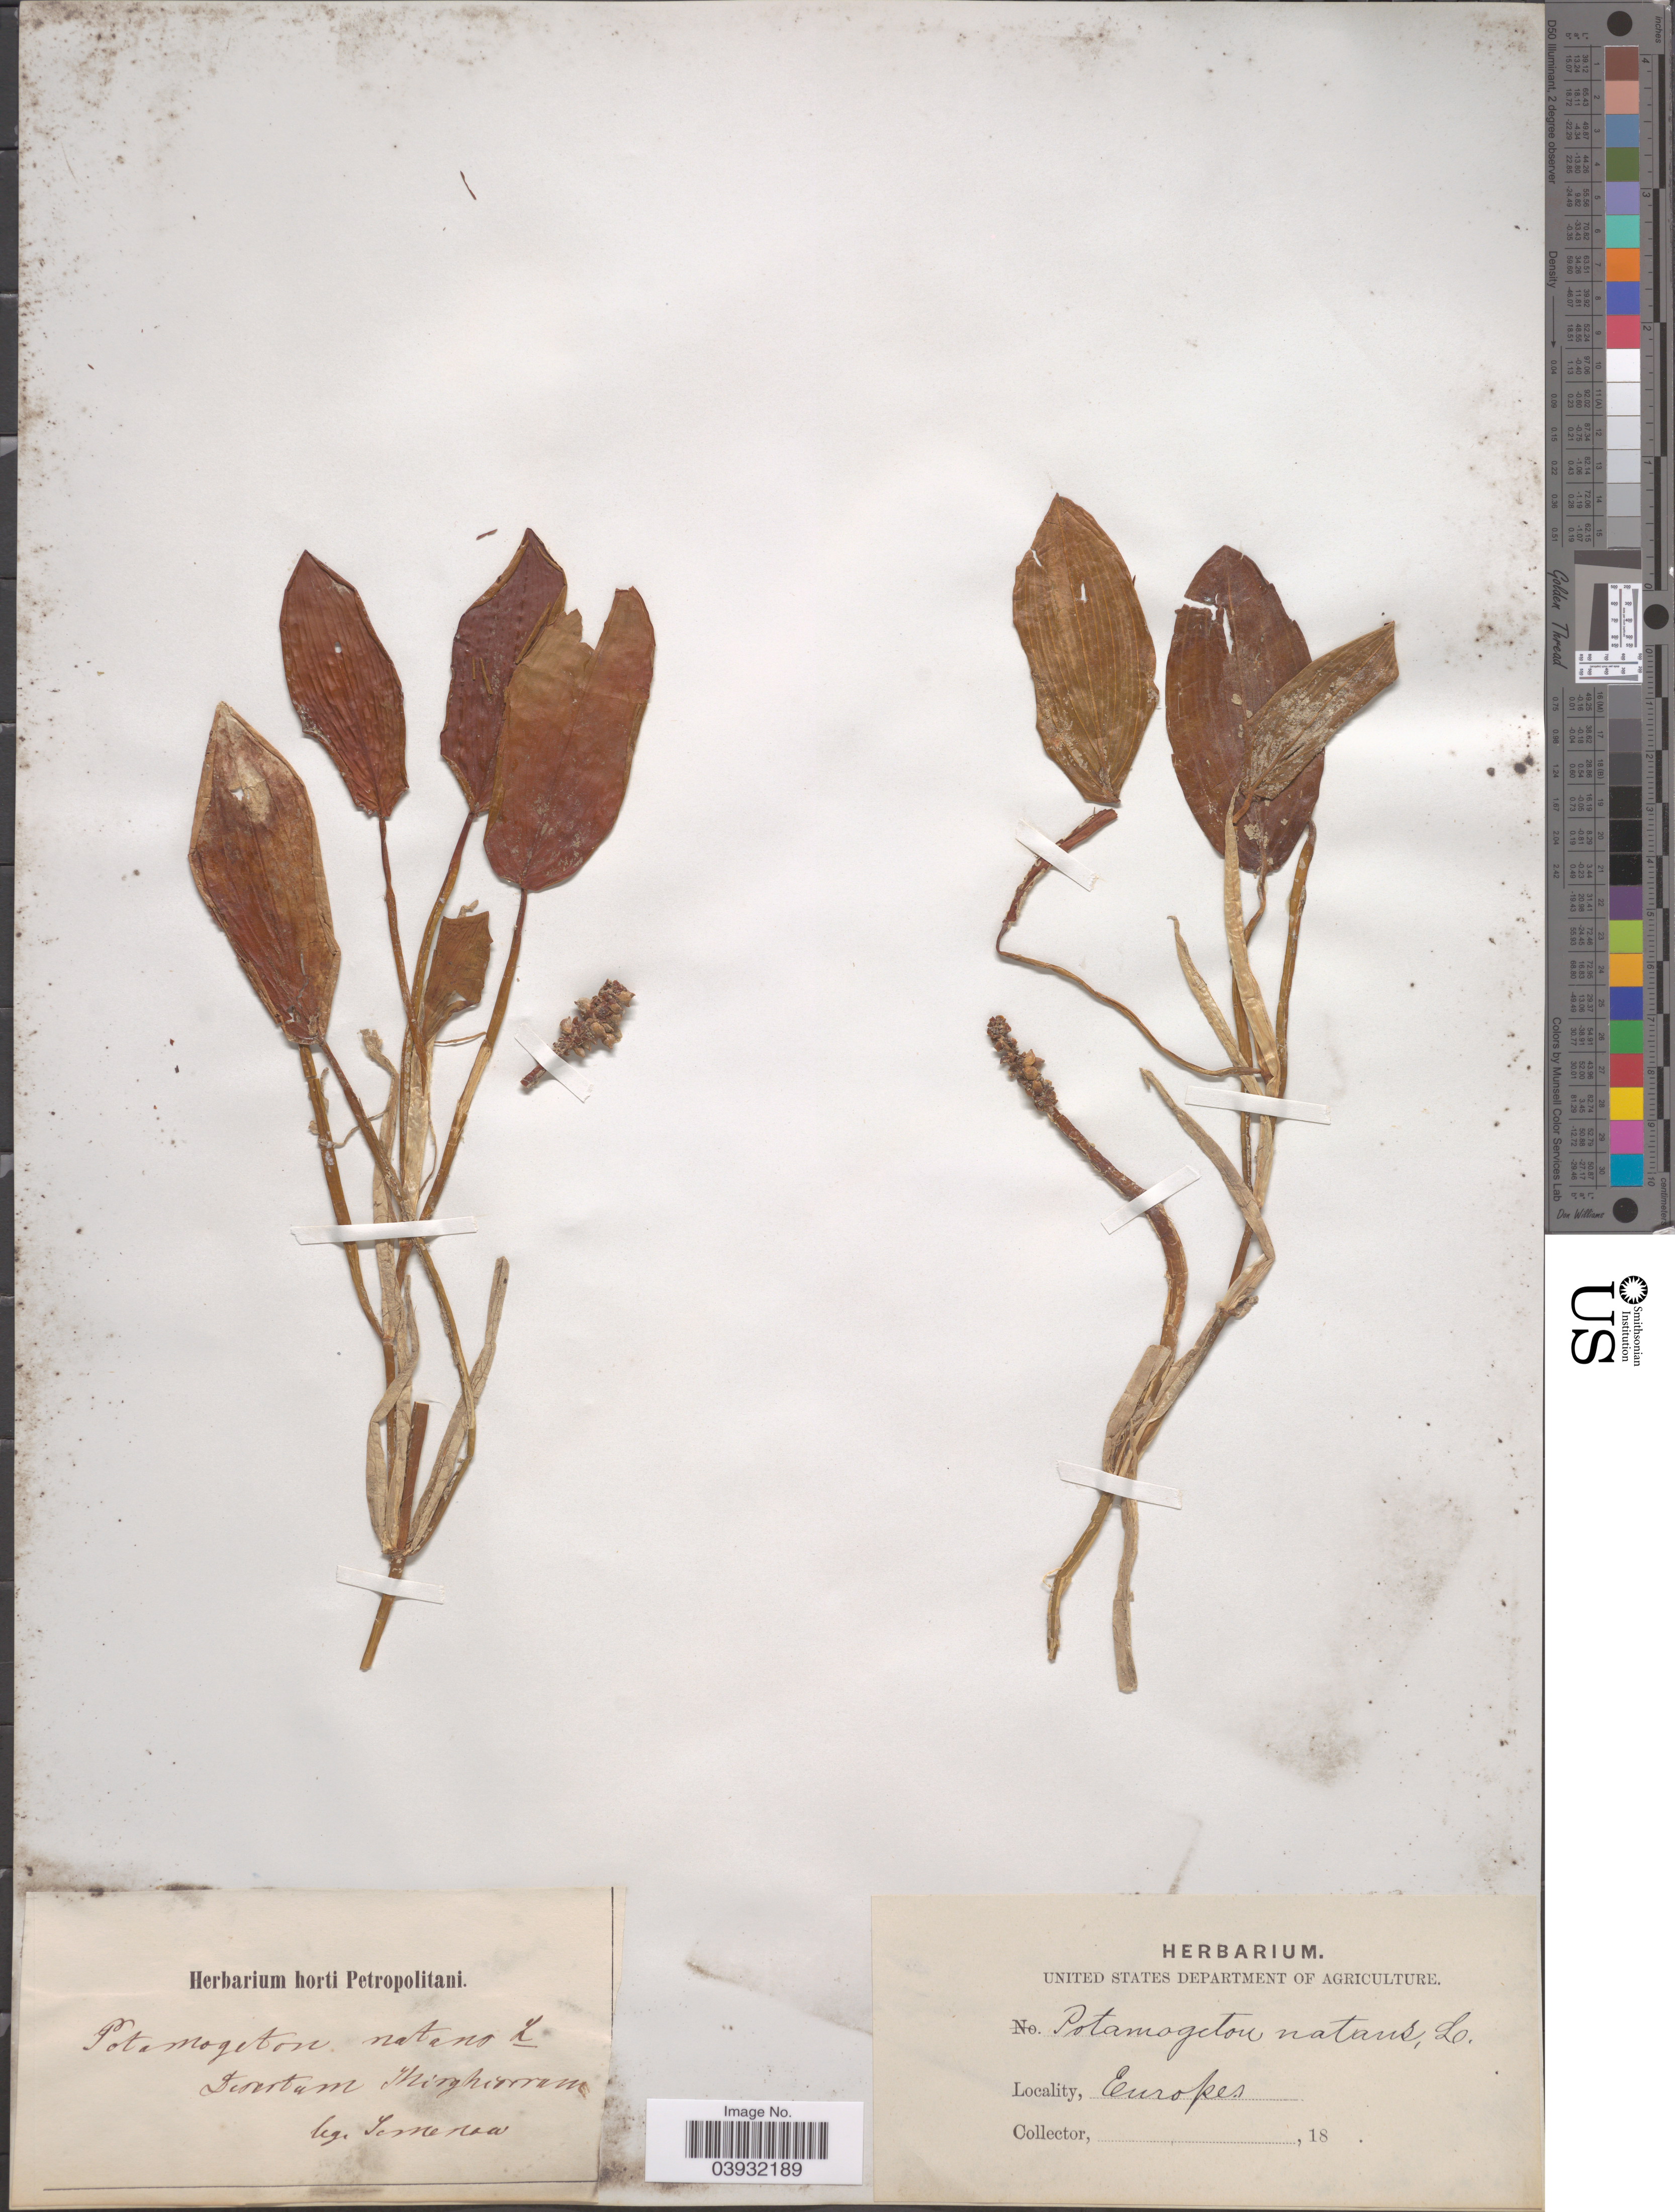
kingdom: Plantae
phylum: Tracheophyta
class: Liliopsida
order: Alismatales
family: Potamogetonaceae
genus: Potamogeton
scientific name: Potamogeton natans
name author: L.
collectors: P. P. Semenov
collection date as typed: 18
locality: Dortam [interpreted], Birghirran [interpreted]. Europe.